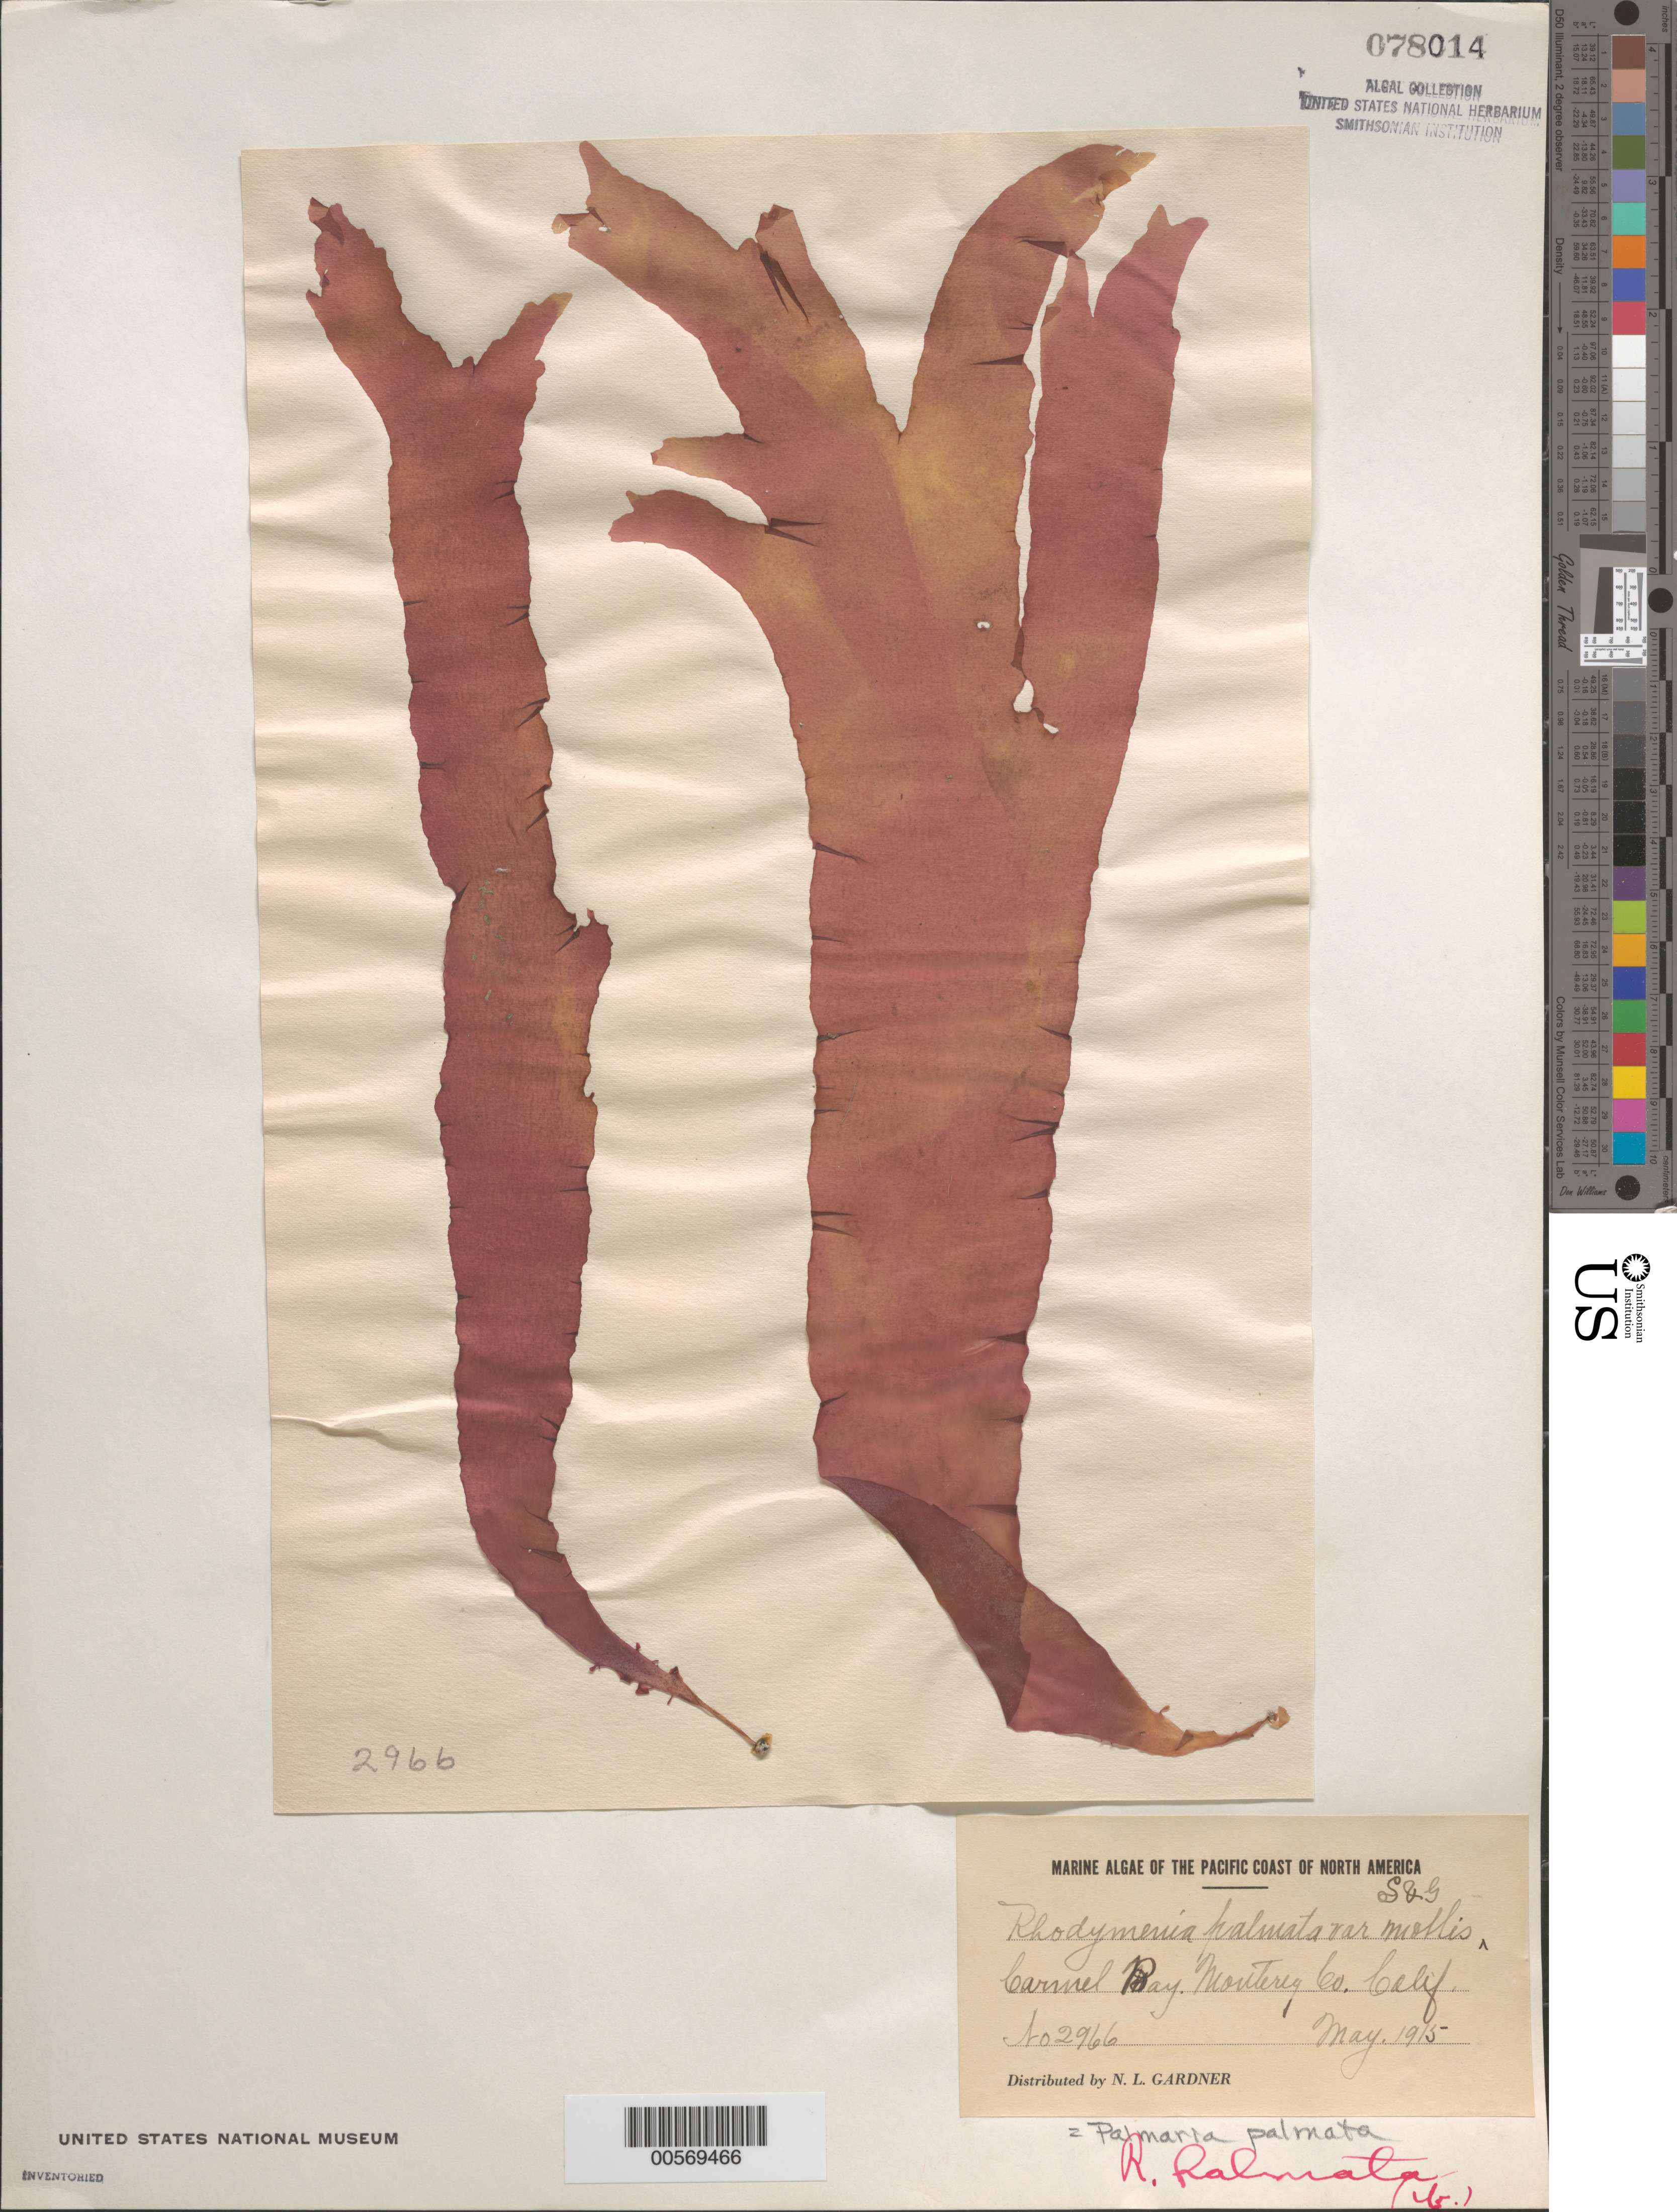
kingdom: Plantae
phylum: Rhodophyta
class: Florideophyceae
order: Palmariales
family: Palmariaceae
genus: Palmaria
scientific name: Palmaria palmata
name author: (L.) F. Weber & D. Mohr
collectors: N. Gardner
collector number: NLG 2966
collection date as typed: May 1915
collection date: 1915-05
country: United States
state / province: California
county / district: Monterey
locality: Carmel Bay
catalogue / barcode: US 78014